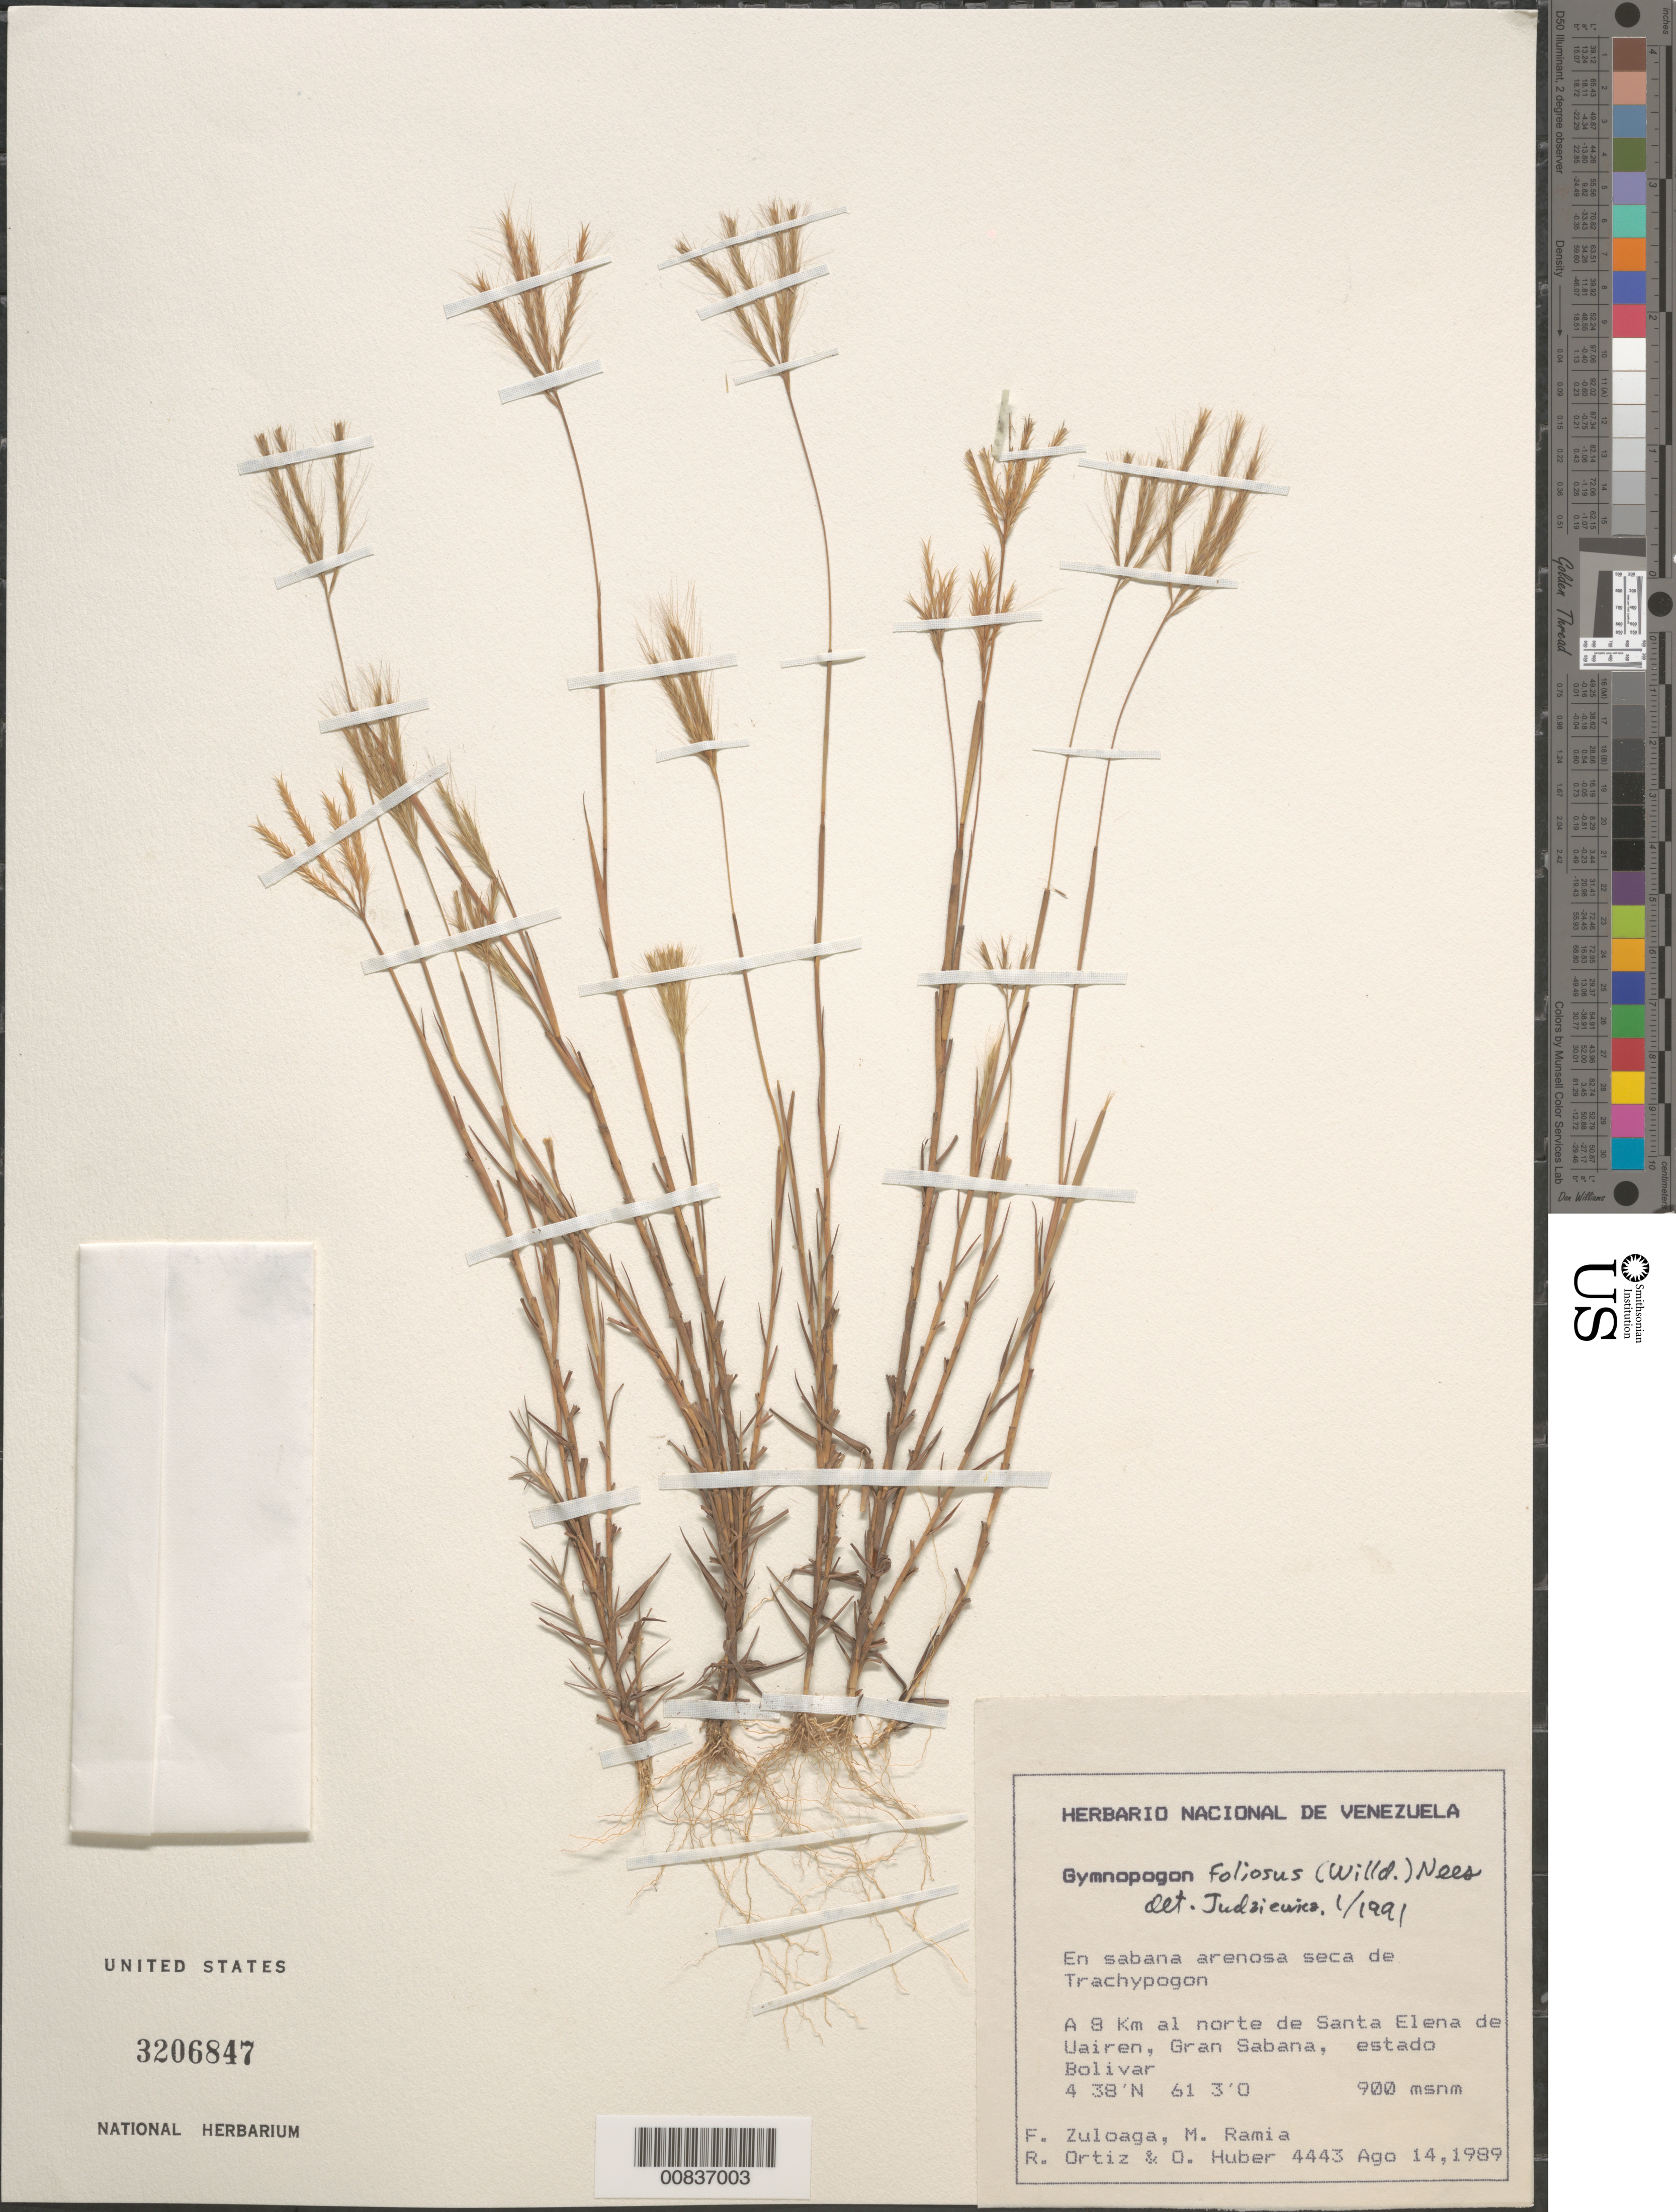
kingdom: Plantae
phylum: Tracheophyta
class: Liliopsida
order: Poales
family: Poaceae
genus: Gymnopogon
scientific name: Gymnopogon foliosus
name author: (Willd.) Nees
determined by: Judziewicz, E. J.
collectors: F. O. Zuloaga, M. Ramia, R. Ortíz & O. Huber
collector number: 4443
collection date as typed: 14-Aug-89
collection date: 1989-08-14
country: Venezuela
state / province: Bolívar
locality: Gran Sabana, 8 km N de Santa Elena de Uairen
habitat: Sabana arenosa seca de Trachypogon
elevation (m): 900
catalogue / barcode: US 3206847